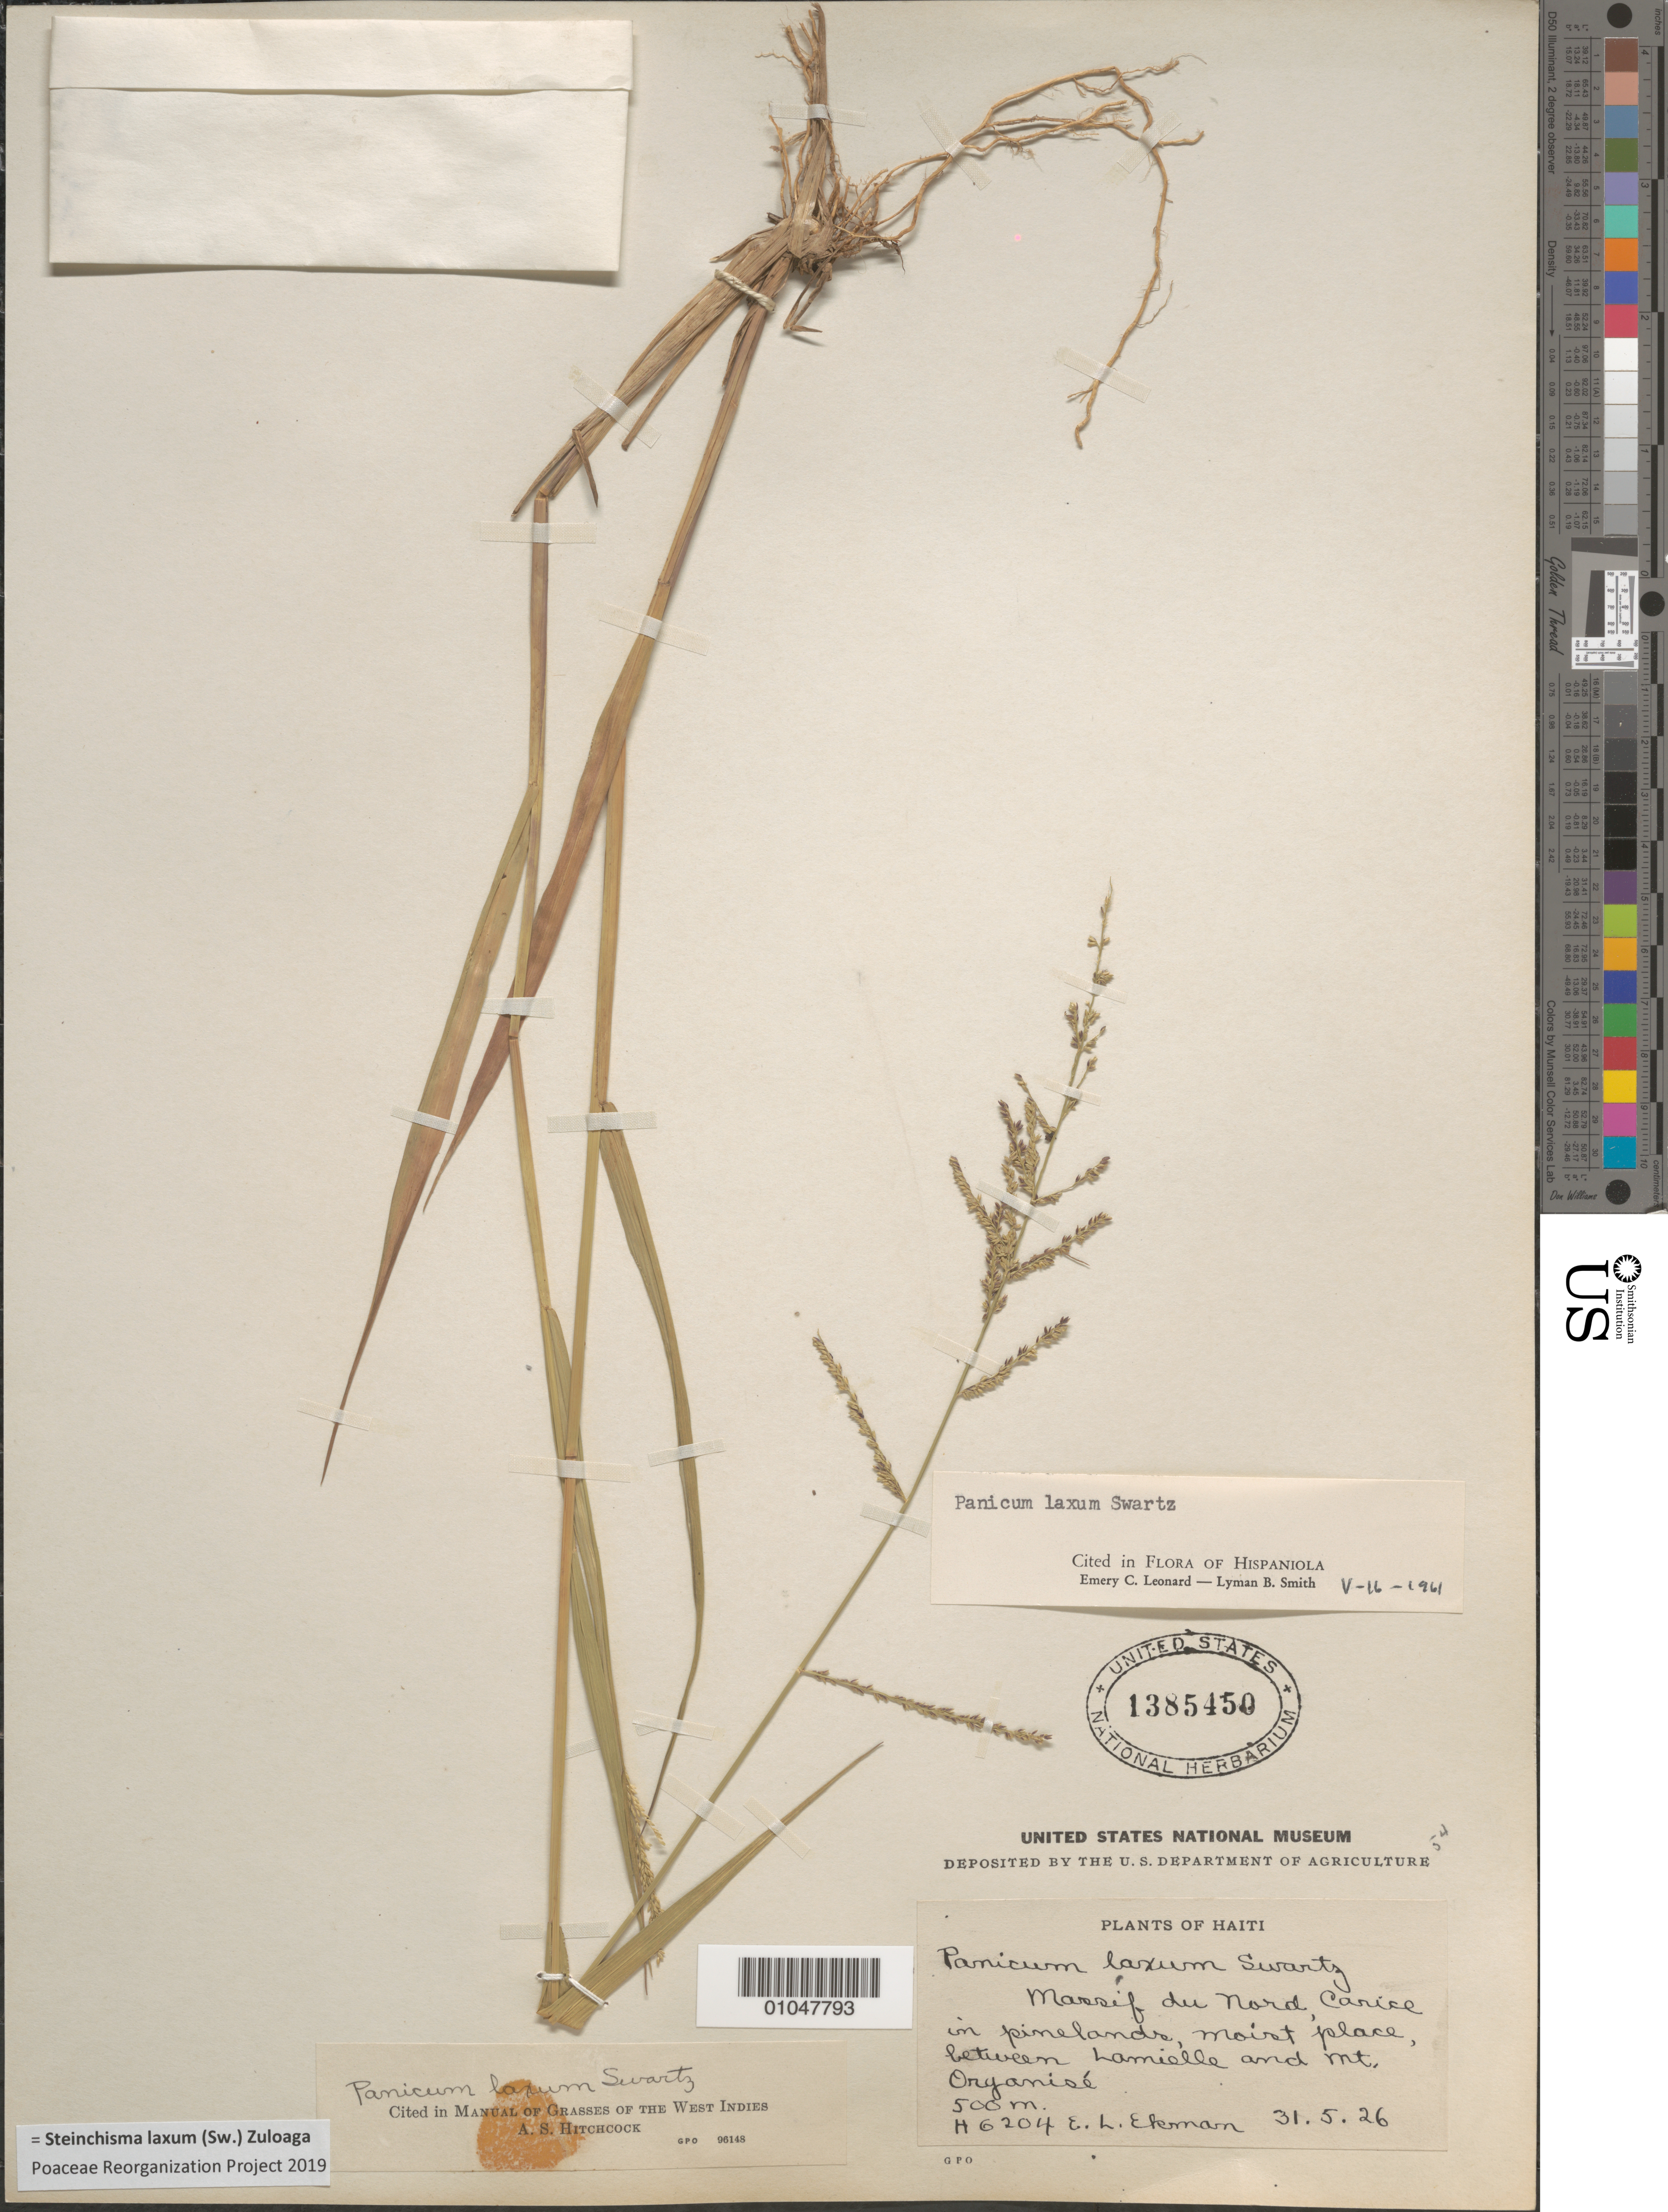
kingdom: Plantae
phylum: Tracheophyta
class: Liliopsida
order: Poales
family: Poaceae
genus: Panicum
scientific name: Panicum laxum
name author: Sw.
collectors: E. L. Ekman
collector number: H 6204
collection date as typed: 31 May 1926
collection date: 1926-05-31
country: Haiti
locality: Massif du Nord, Carice, between Lamielle and Mt. Oryanise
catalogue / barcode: US 1385450